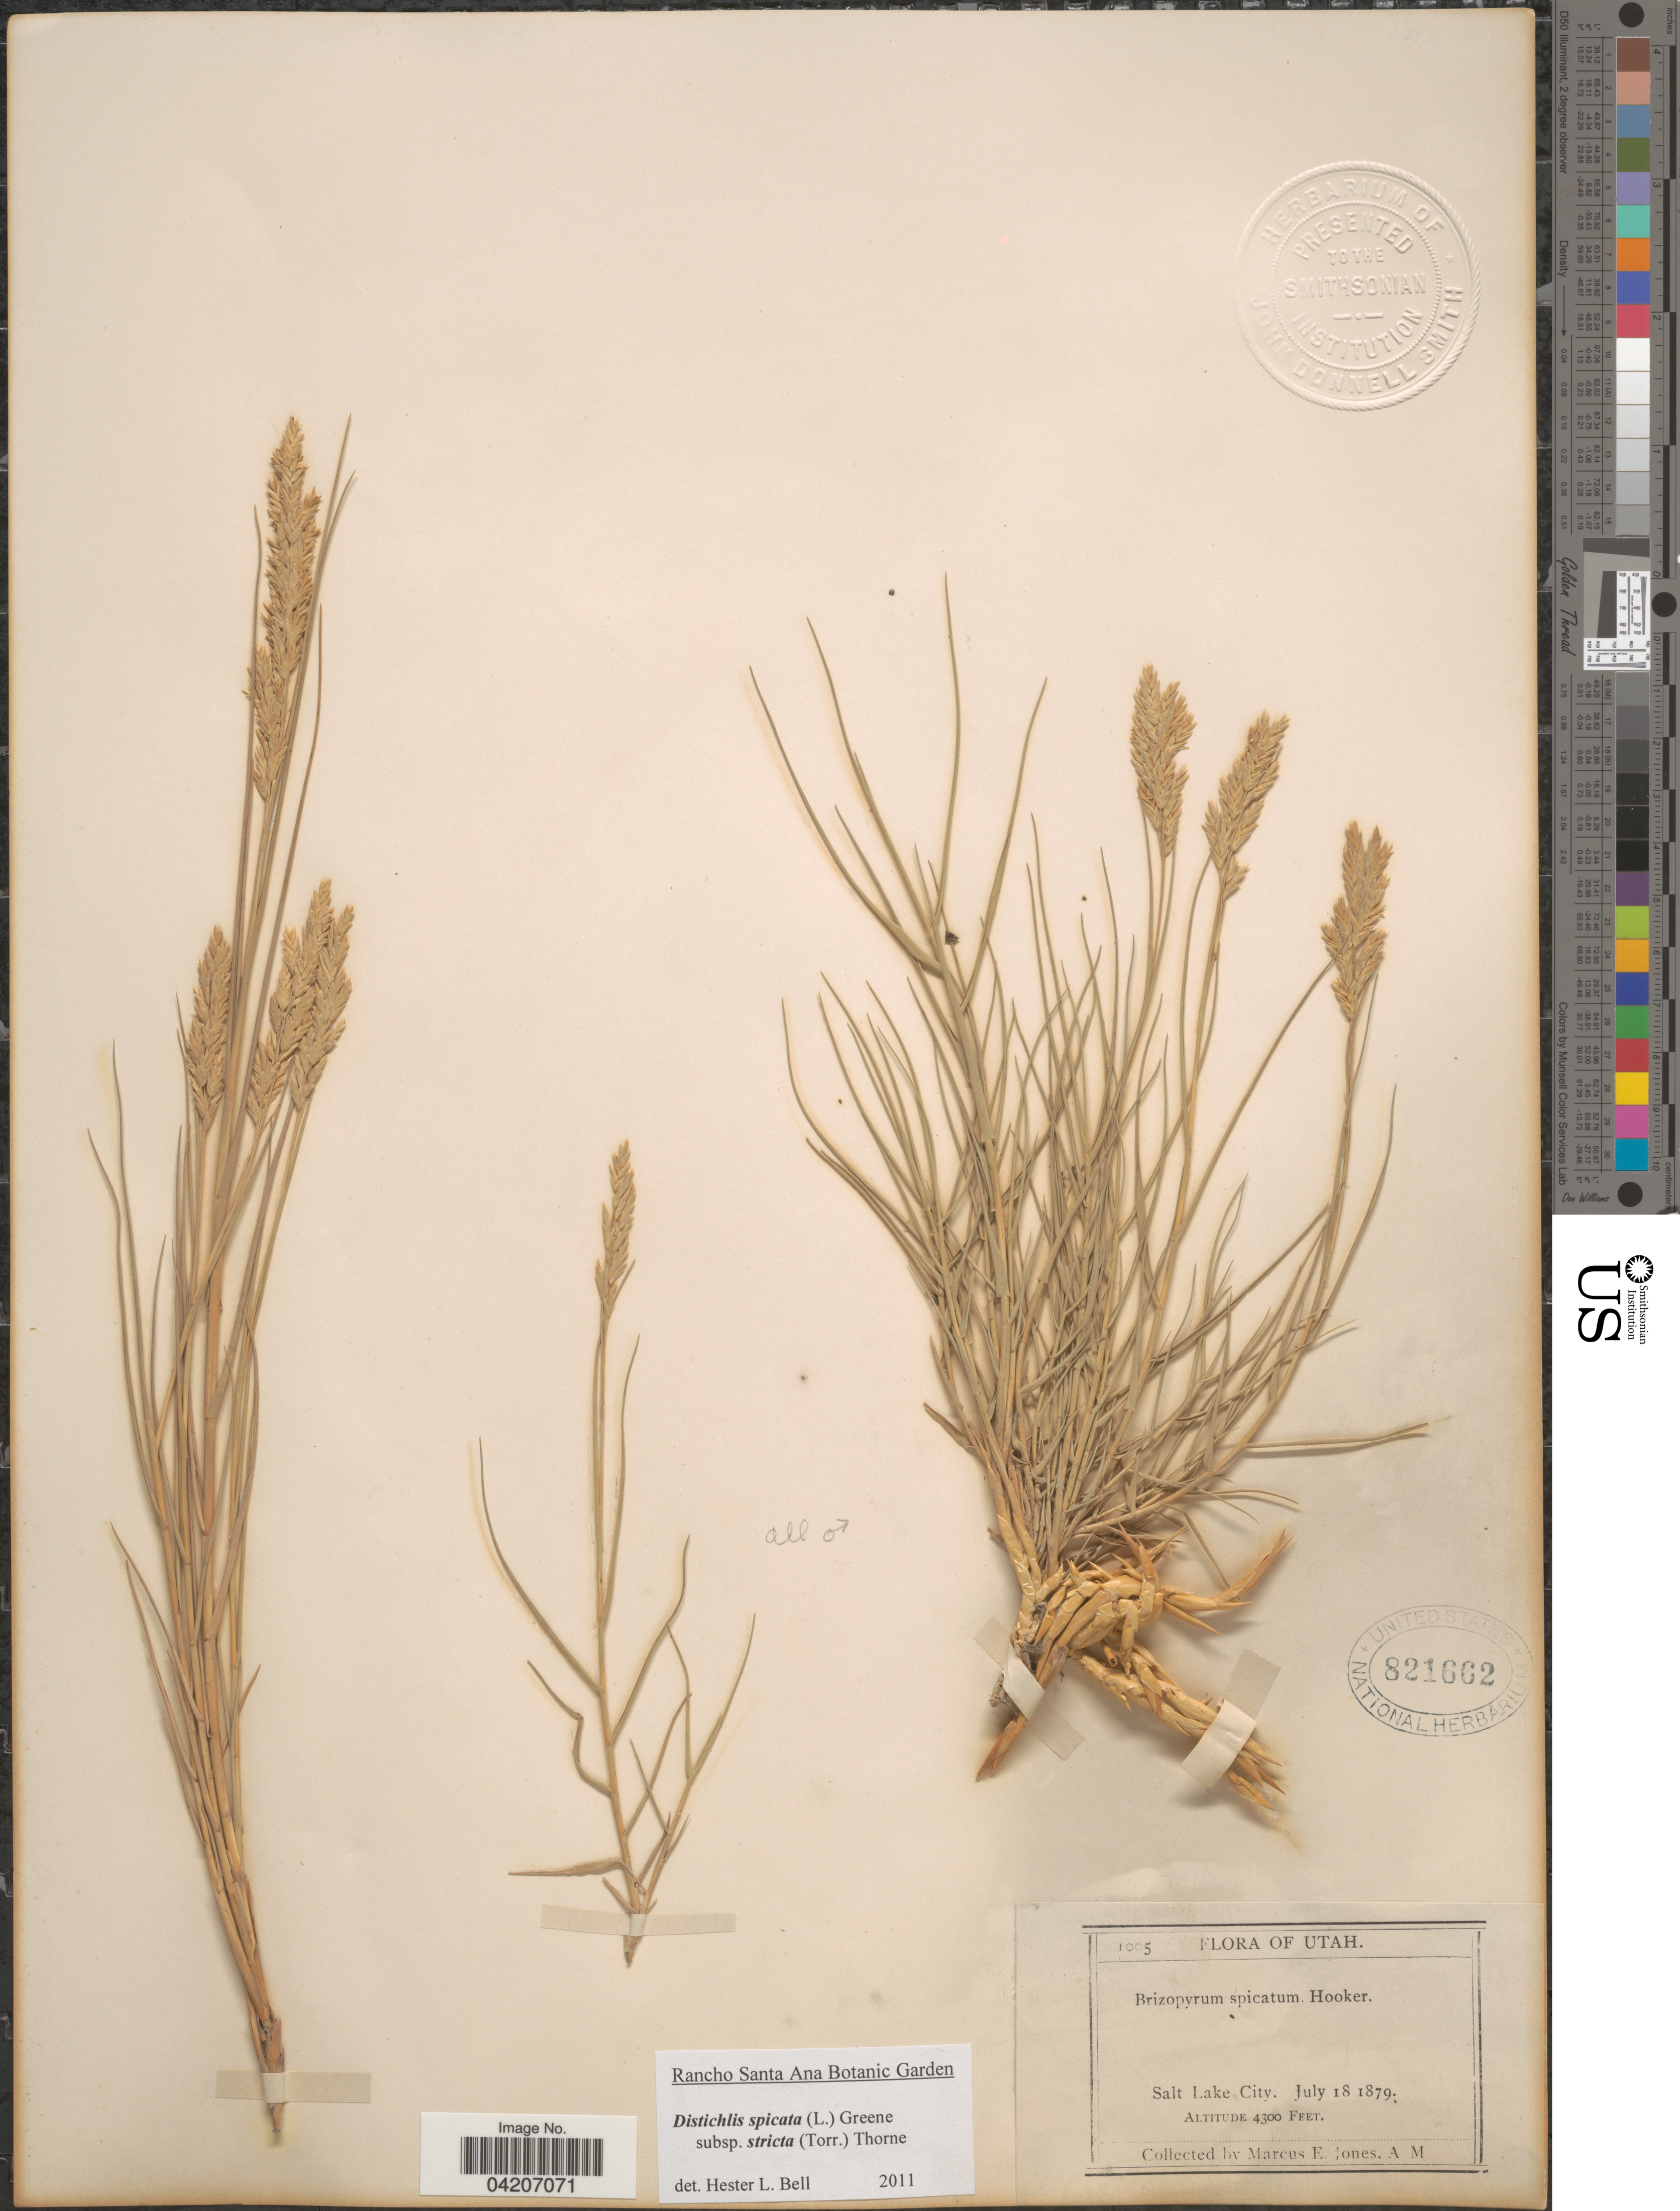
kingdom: Plantae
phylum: Tracheophyta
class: Liliopsida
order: Poales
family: Poaceae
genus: Distichlis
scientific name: Distichlis spicata subsp. stricta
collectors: M. E. Jones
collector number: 1005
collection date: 1879-07-18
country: United States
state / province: Utah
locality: Salt Lake City.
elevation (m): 1311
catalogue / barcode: US 821662